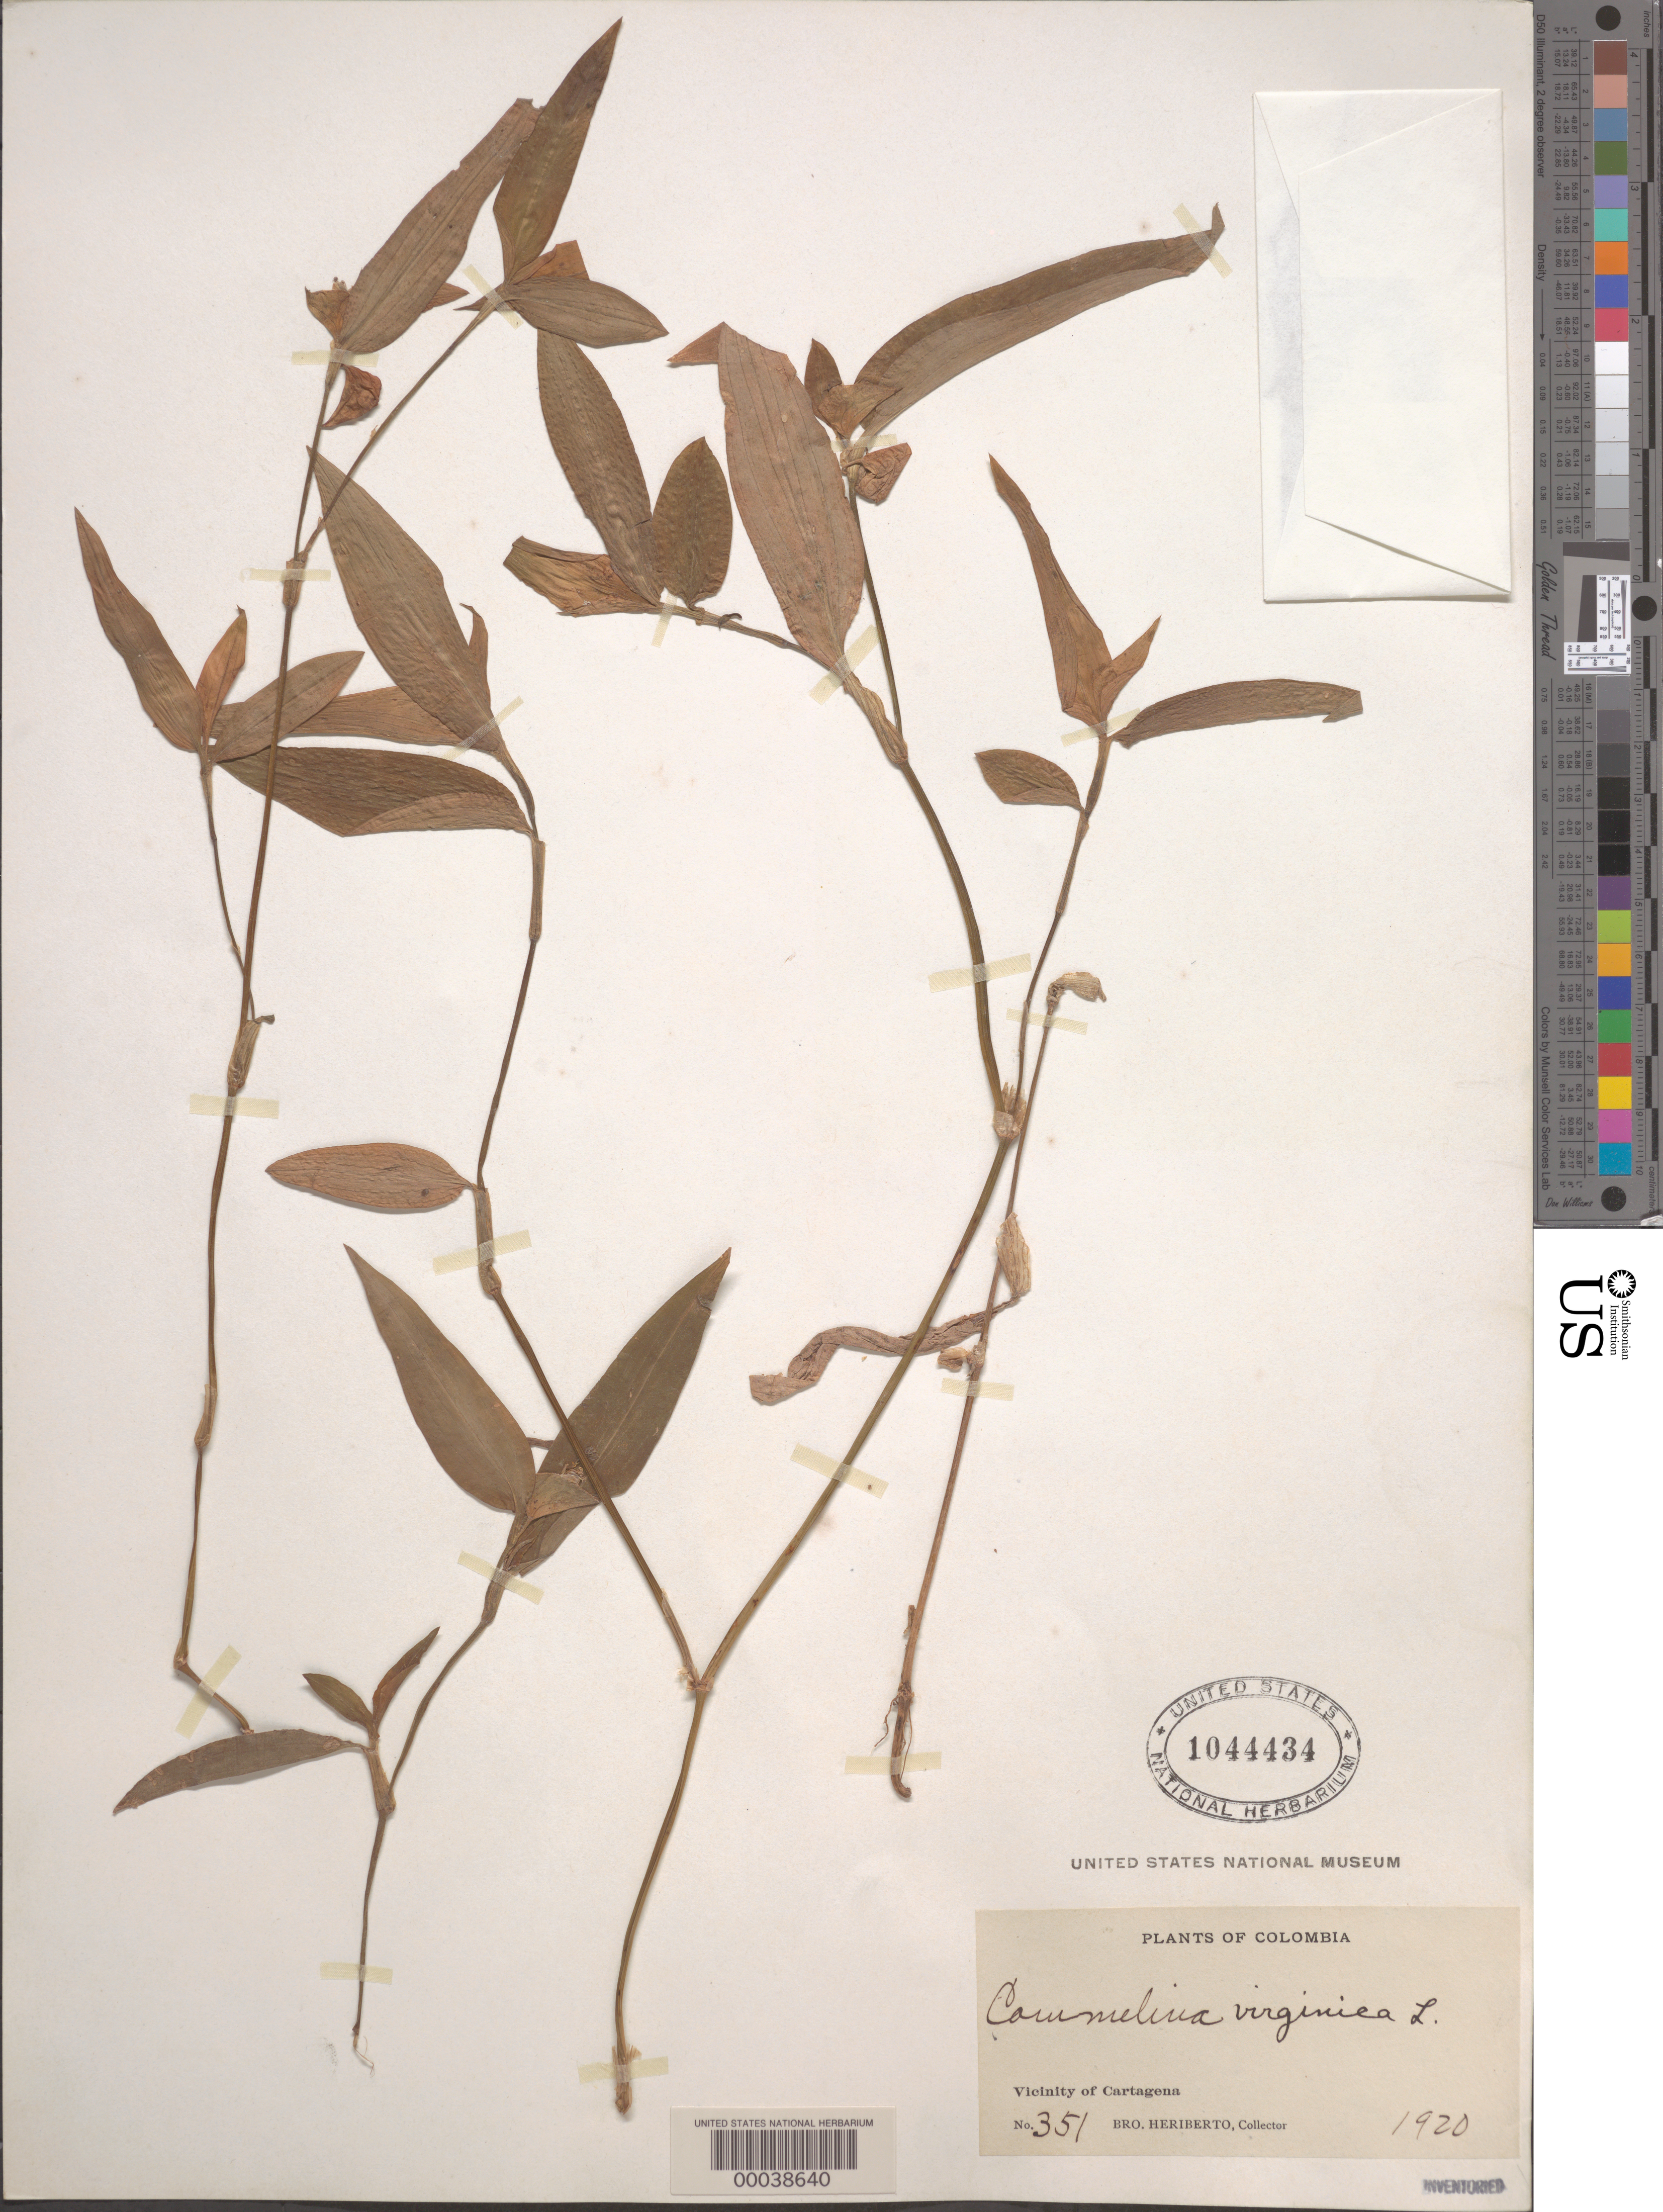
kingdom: Plantae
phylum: Tracheophyta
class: Liliopsida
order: Commelinales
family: Commelinaceae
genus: Commelina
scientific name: Commelina erecta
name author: L.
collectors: B. Herbierto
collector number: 351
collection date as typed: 1920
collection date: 1920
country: Colombia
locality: Cartagena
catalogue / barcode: US 1044434